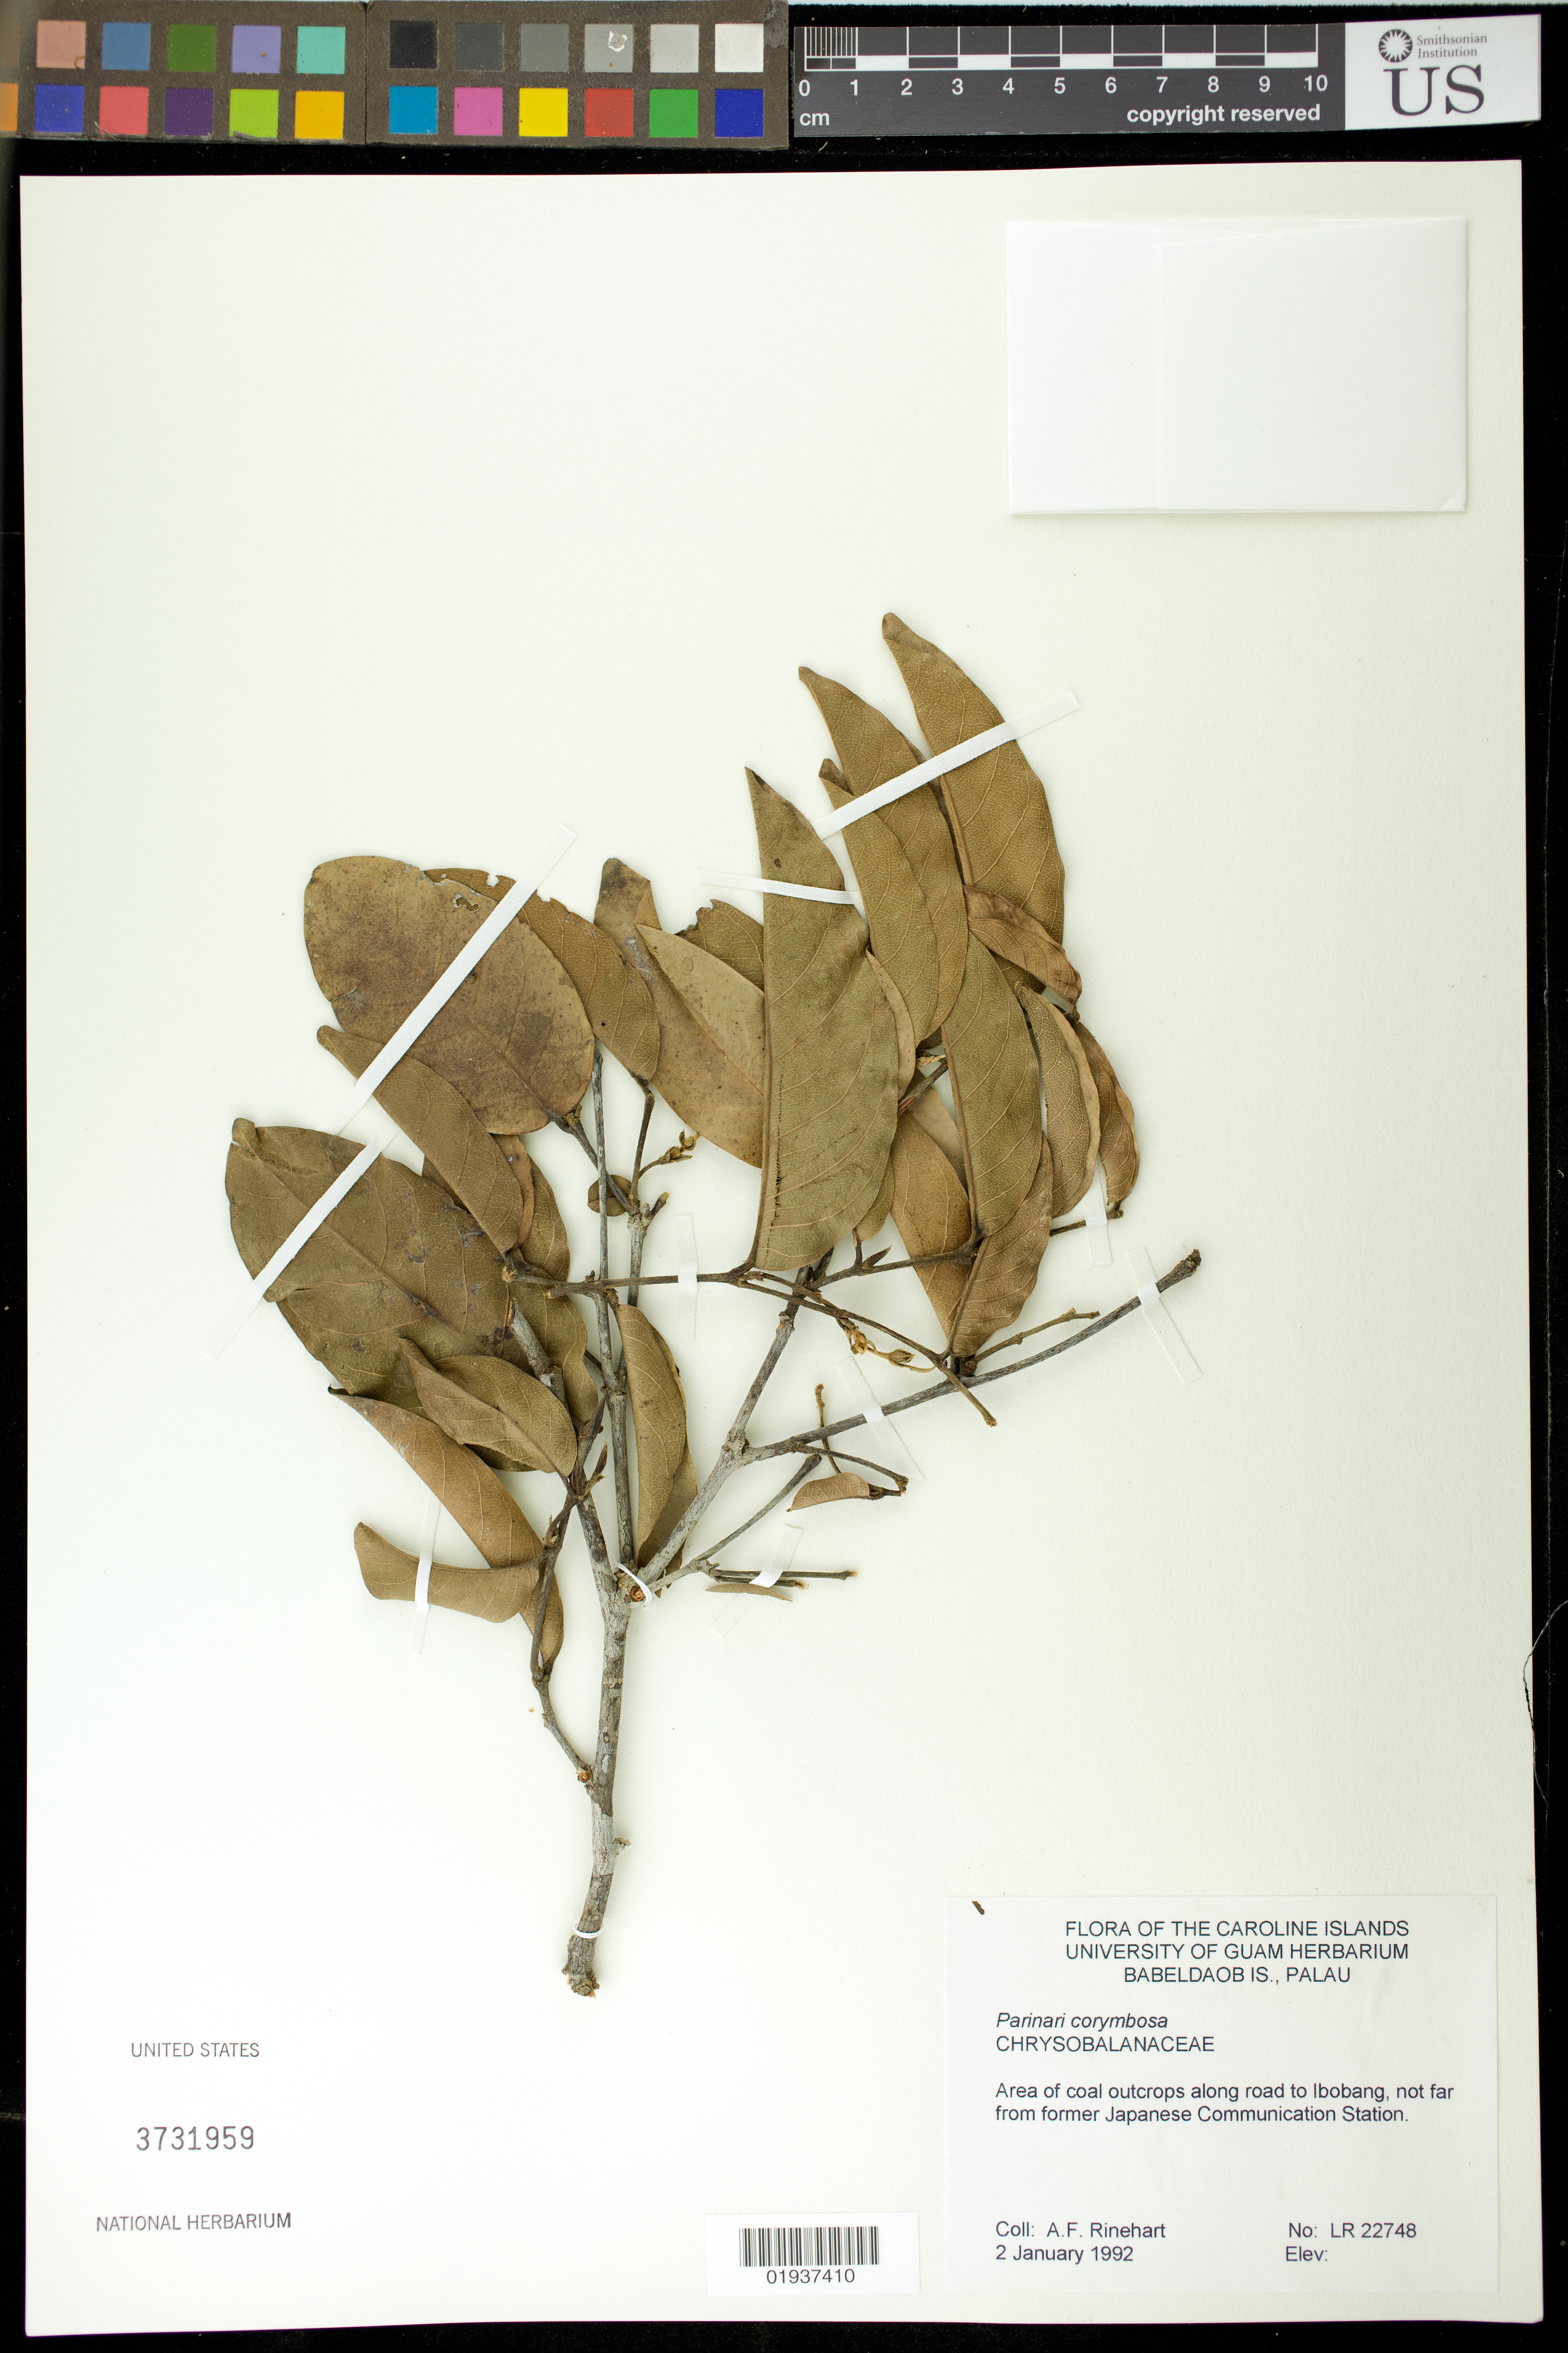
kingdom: Plantae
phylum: Tracheophyta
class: Magnoliopsida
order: Malpighiales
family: Chrysobalanaceae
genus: Parinari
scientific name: Parinari corymbosa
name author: (Blume) Miq.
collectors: A. Rinehart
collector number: LR22748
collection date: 1992-01-02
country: Palau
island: Babeldaob [Babelthuap]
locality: Babelthaup, (Palau). Area of coal outcrops along road to Ibobang, not far from former Japanese Communication Station.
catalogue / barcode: US 3731959